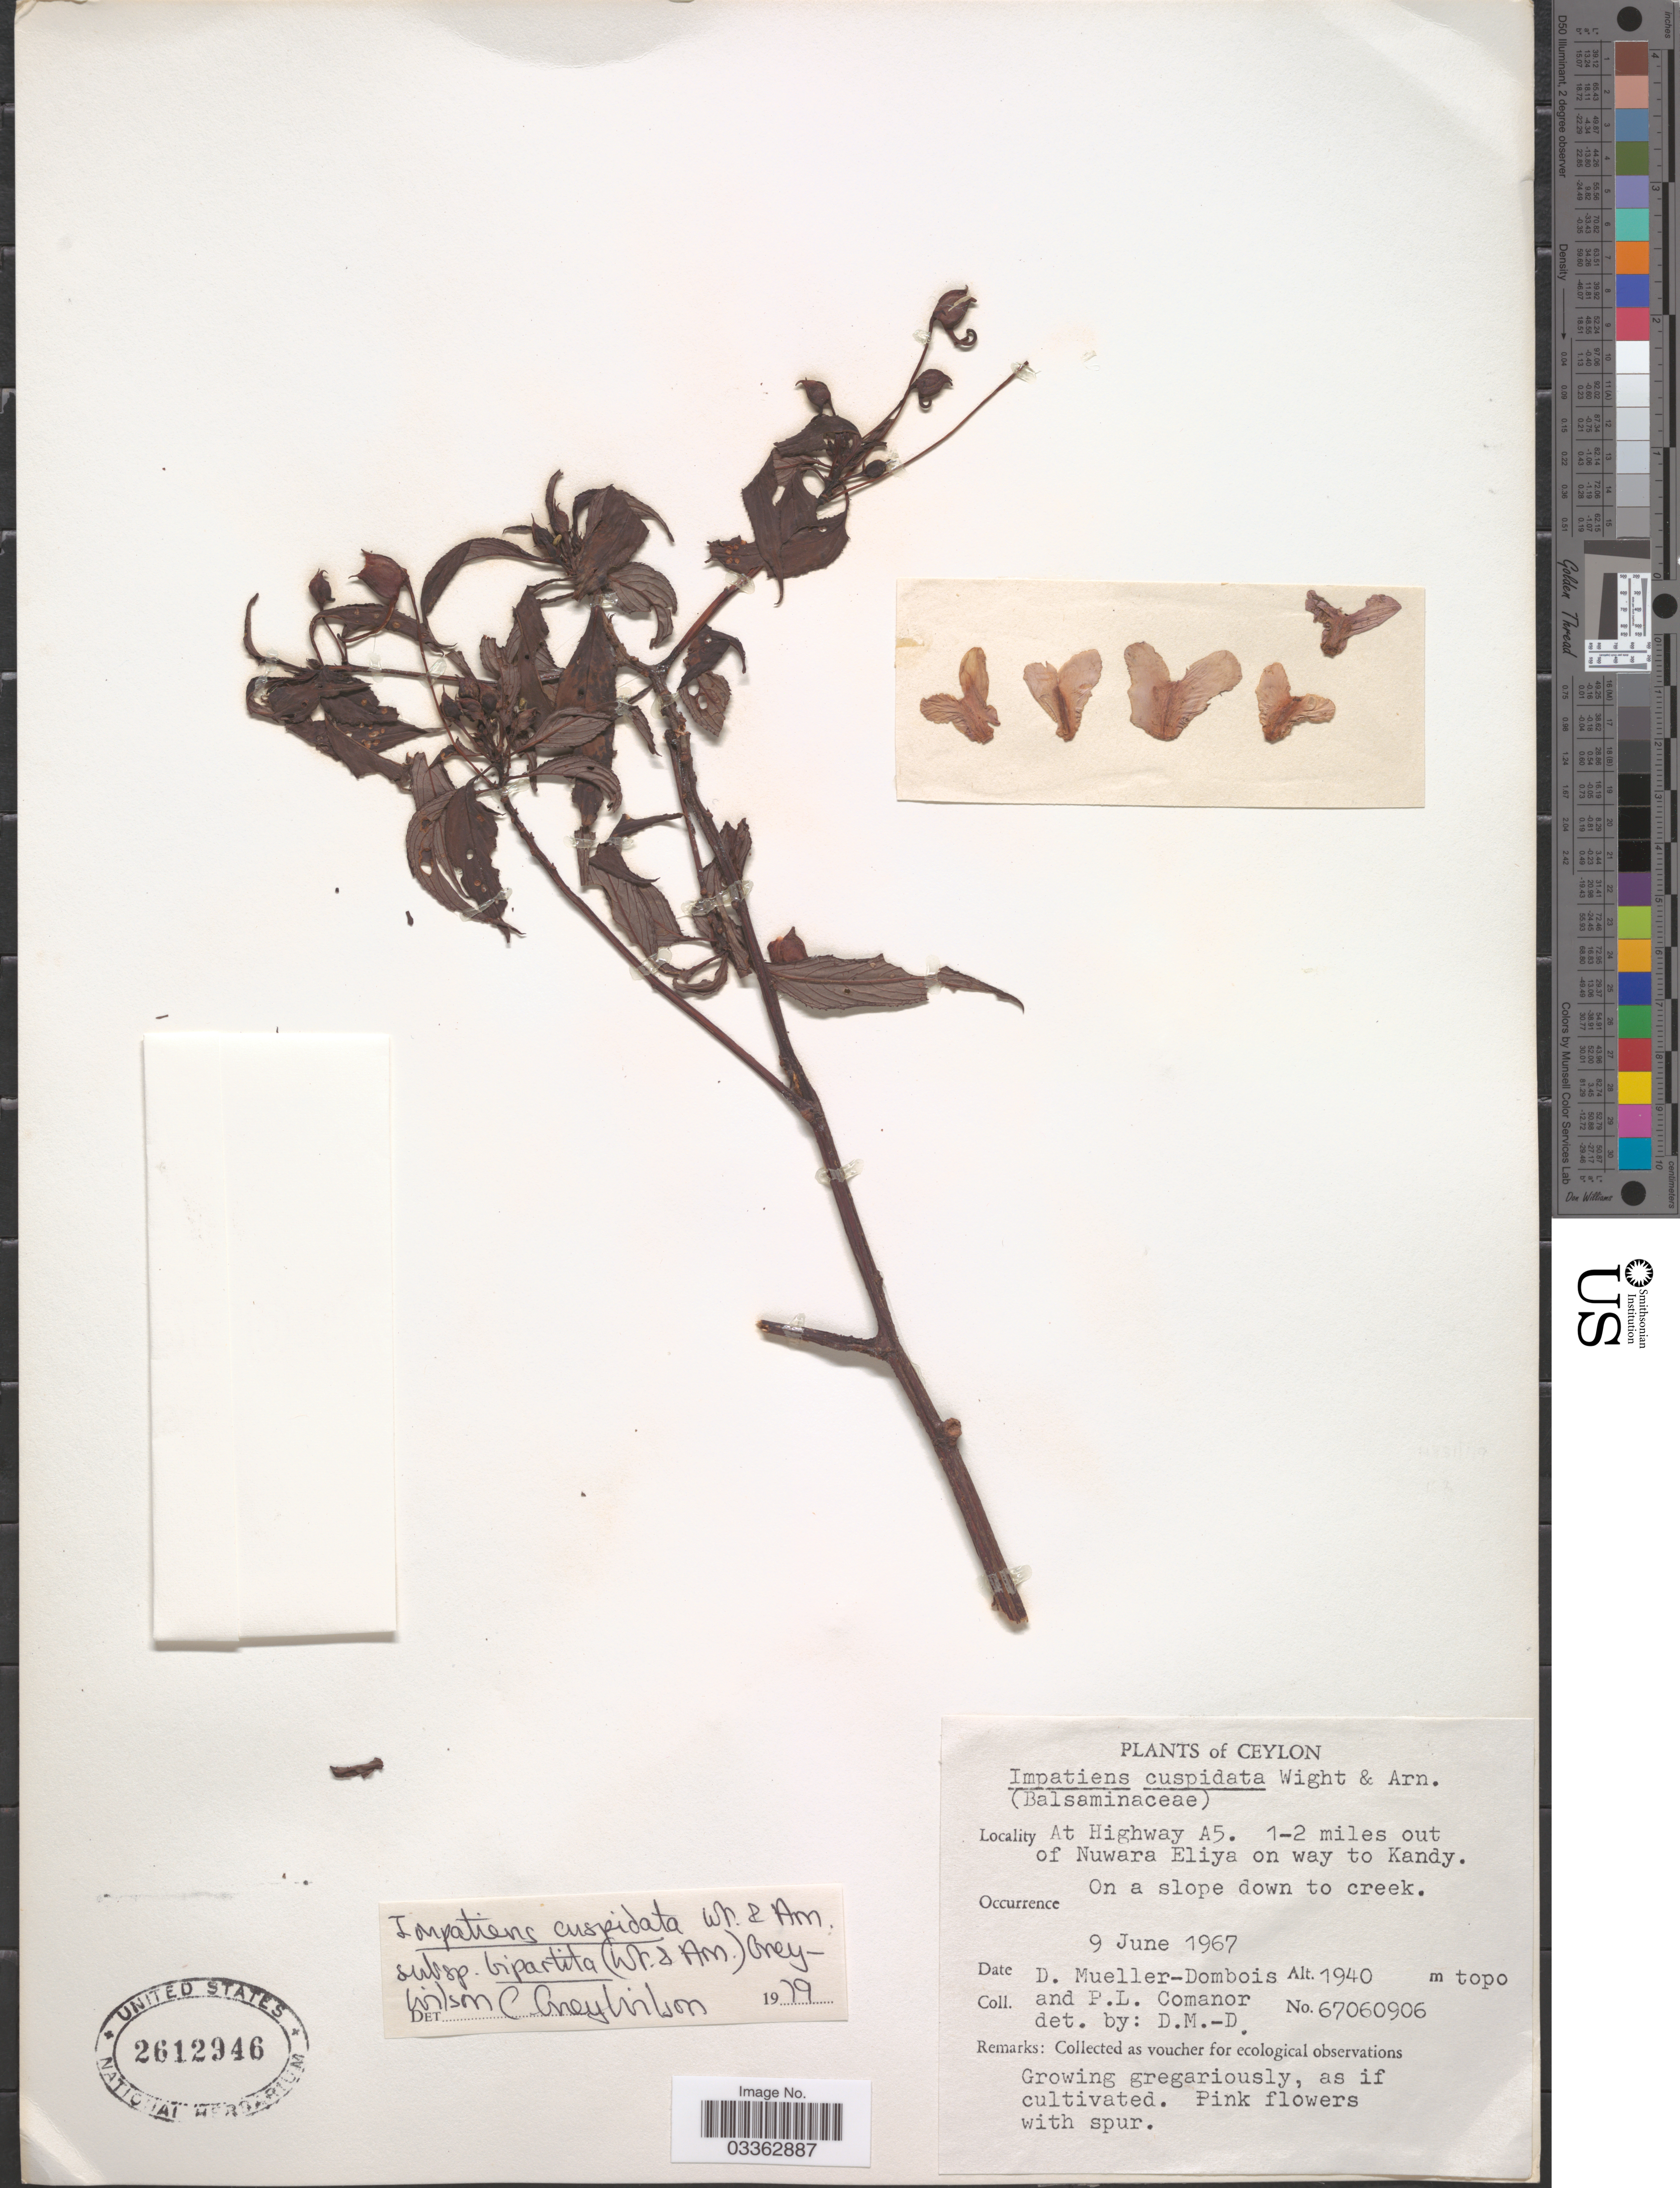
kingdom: Plantae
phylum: Tracheophyta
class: Magnoliopsida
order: Ericales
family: Balsaminaceae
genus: Impatiens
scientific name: Impatiens cuspidata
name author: Wight & Arn.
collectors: D. Meuller-Dombois & P. Comanor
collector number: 67060906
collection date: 1967-06-09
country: Sri Lanka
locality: Ceylon. At Highway A5. 1-2 miles out of Nuwara Eliya on way to Kandy.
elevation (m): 1940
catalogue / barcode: US 2612946